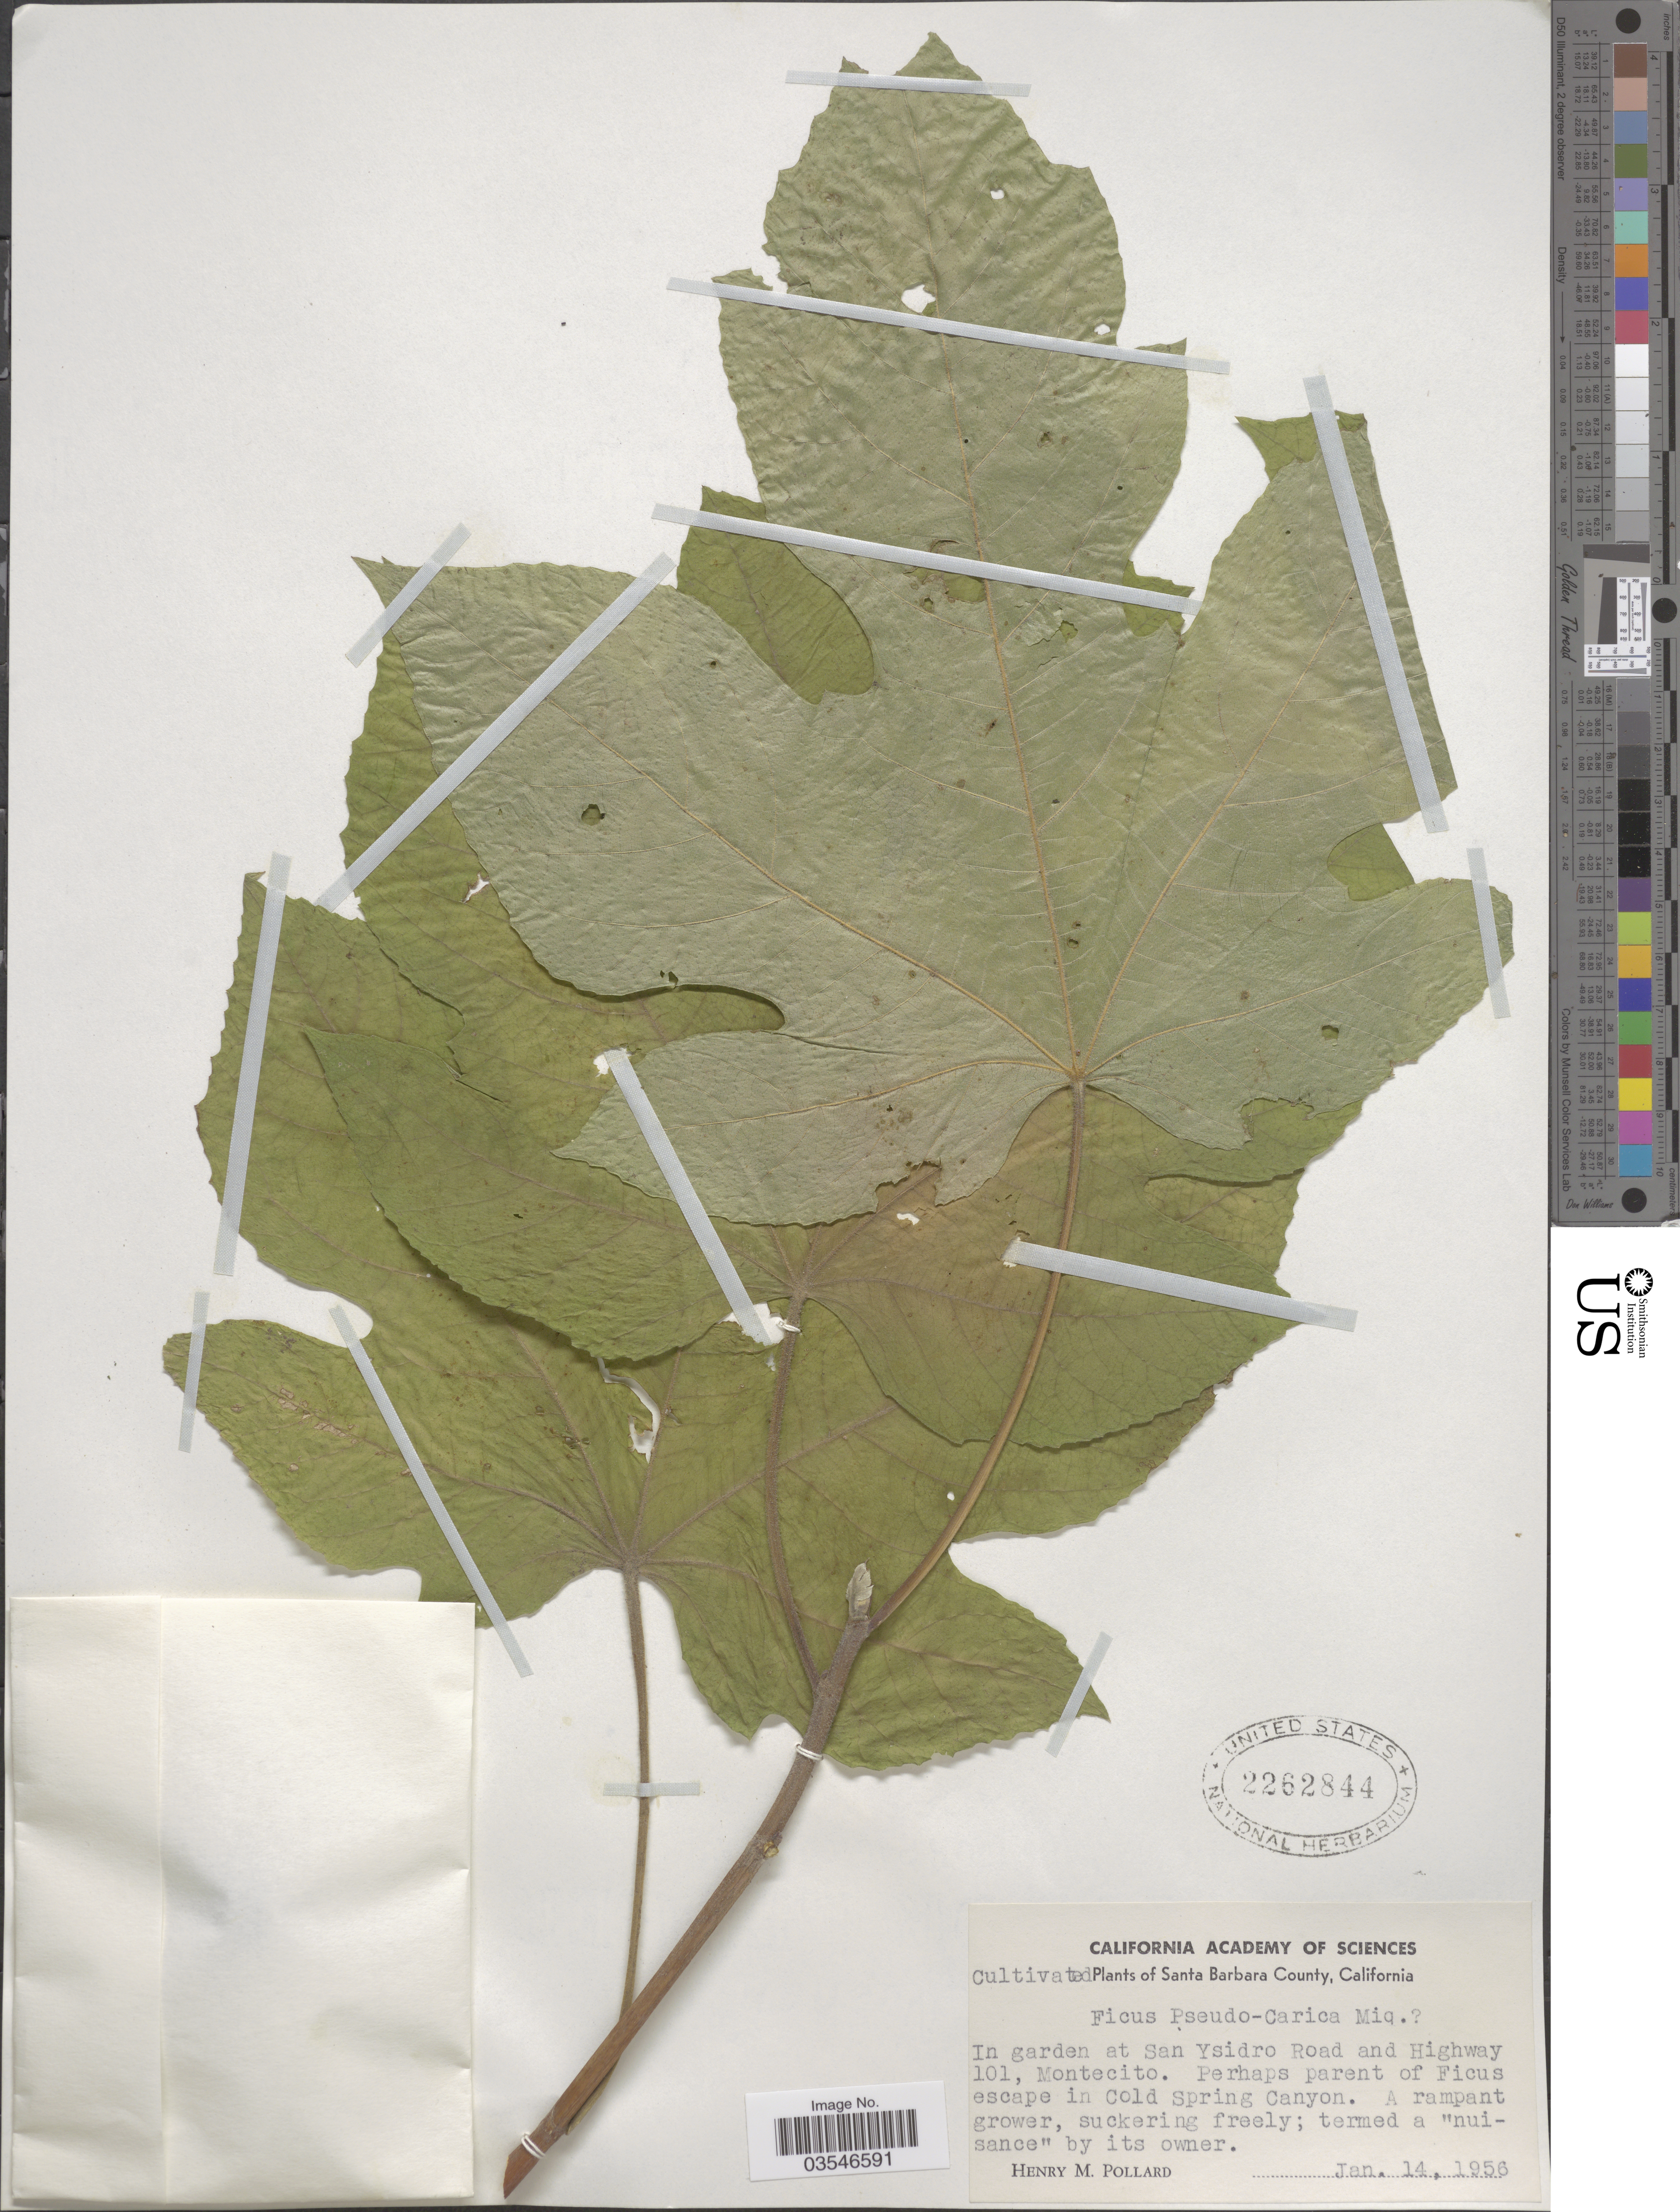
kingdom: Plantae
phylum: Tracheophyta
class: Magnoliopsida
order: Rosales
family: Moraceae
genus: Ficus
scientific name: Ficus pseudocarica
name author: Miq.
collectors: H. M. Pollard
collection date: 1956-01-14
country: United States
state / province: California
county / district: Santa Barbara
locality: Santa Barbara County. In garden at San Ysidro Road and Highway 101, Montecito.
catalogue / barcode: US 2262844